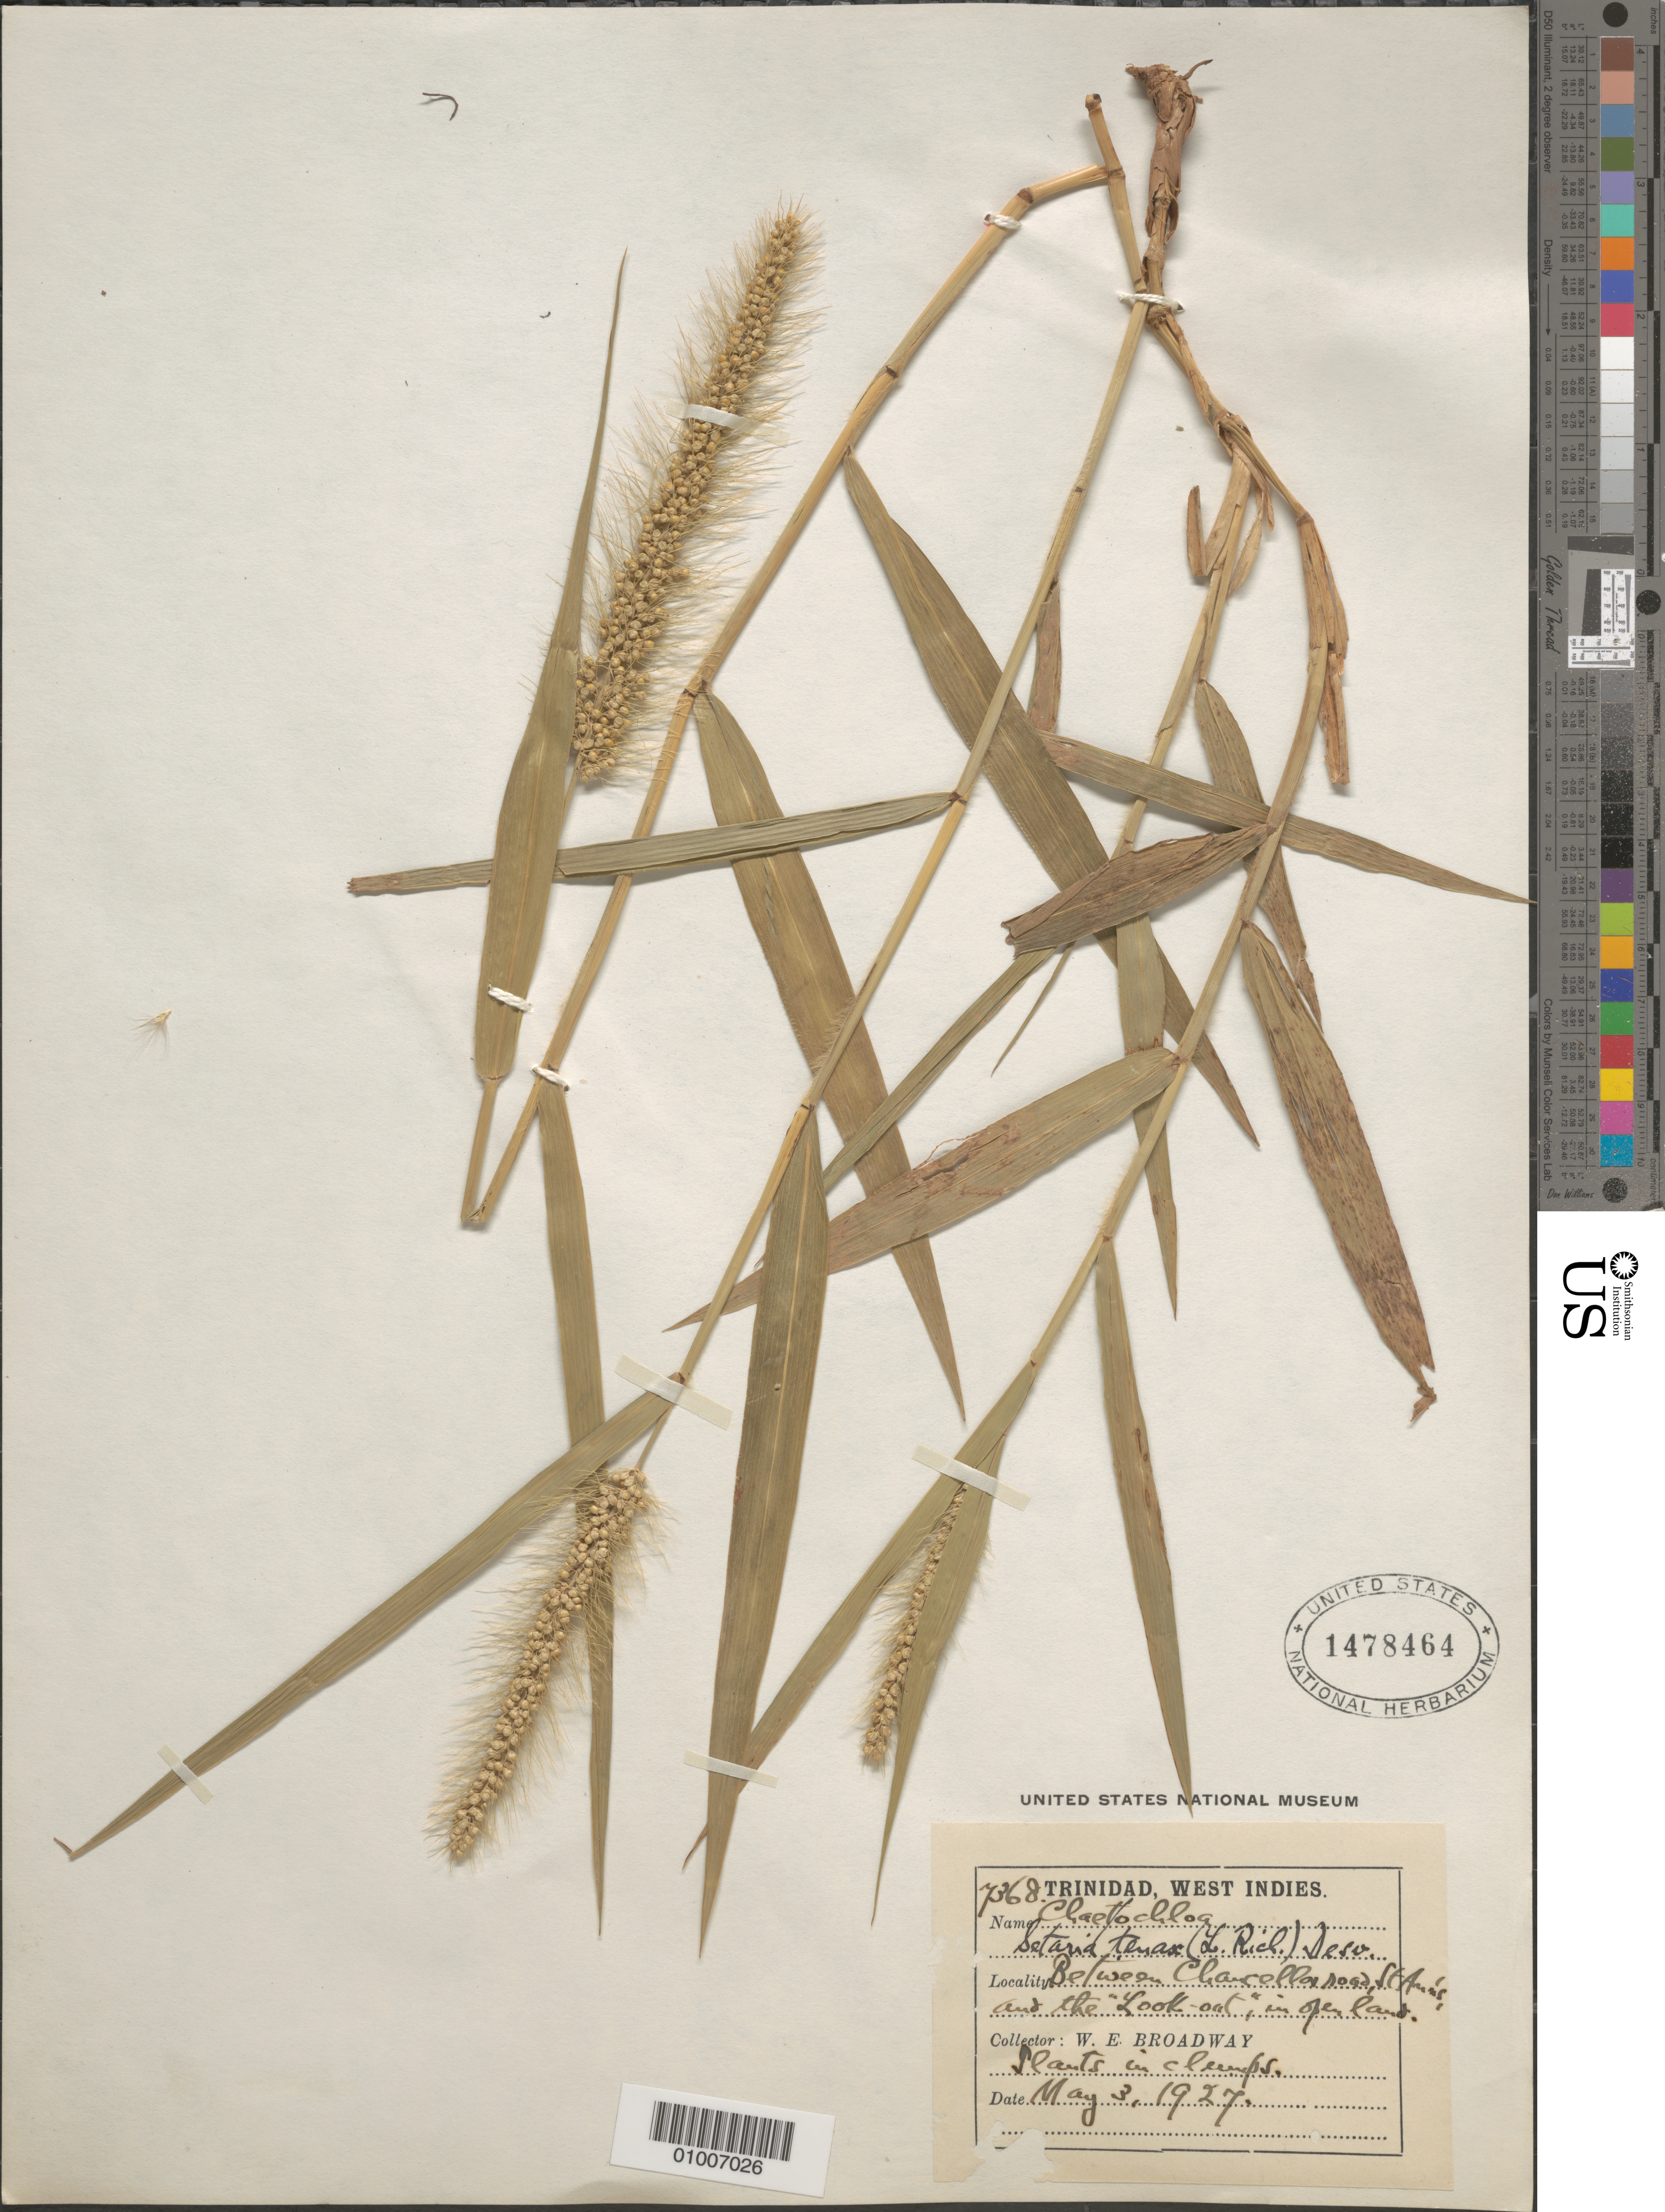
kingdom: Plantae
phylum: Tracheophyta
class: Liliopsida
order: Poales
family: Poaceae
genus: Setaria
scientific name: Setaria tenax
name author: (Rich.) Desv.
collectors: W. E. Broadway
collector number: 7368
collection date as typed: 03 May 1927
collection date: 1927-05-03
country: Trinidad and Tobago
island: Trinidad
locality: Between Chancellor Road and St. Ann's and the "Look Out" in open land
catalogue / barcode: US 1478464